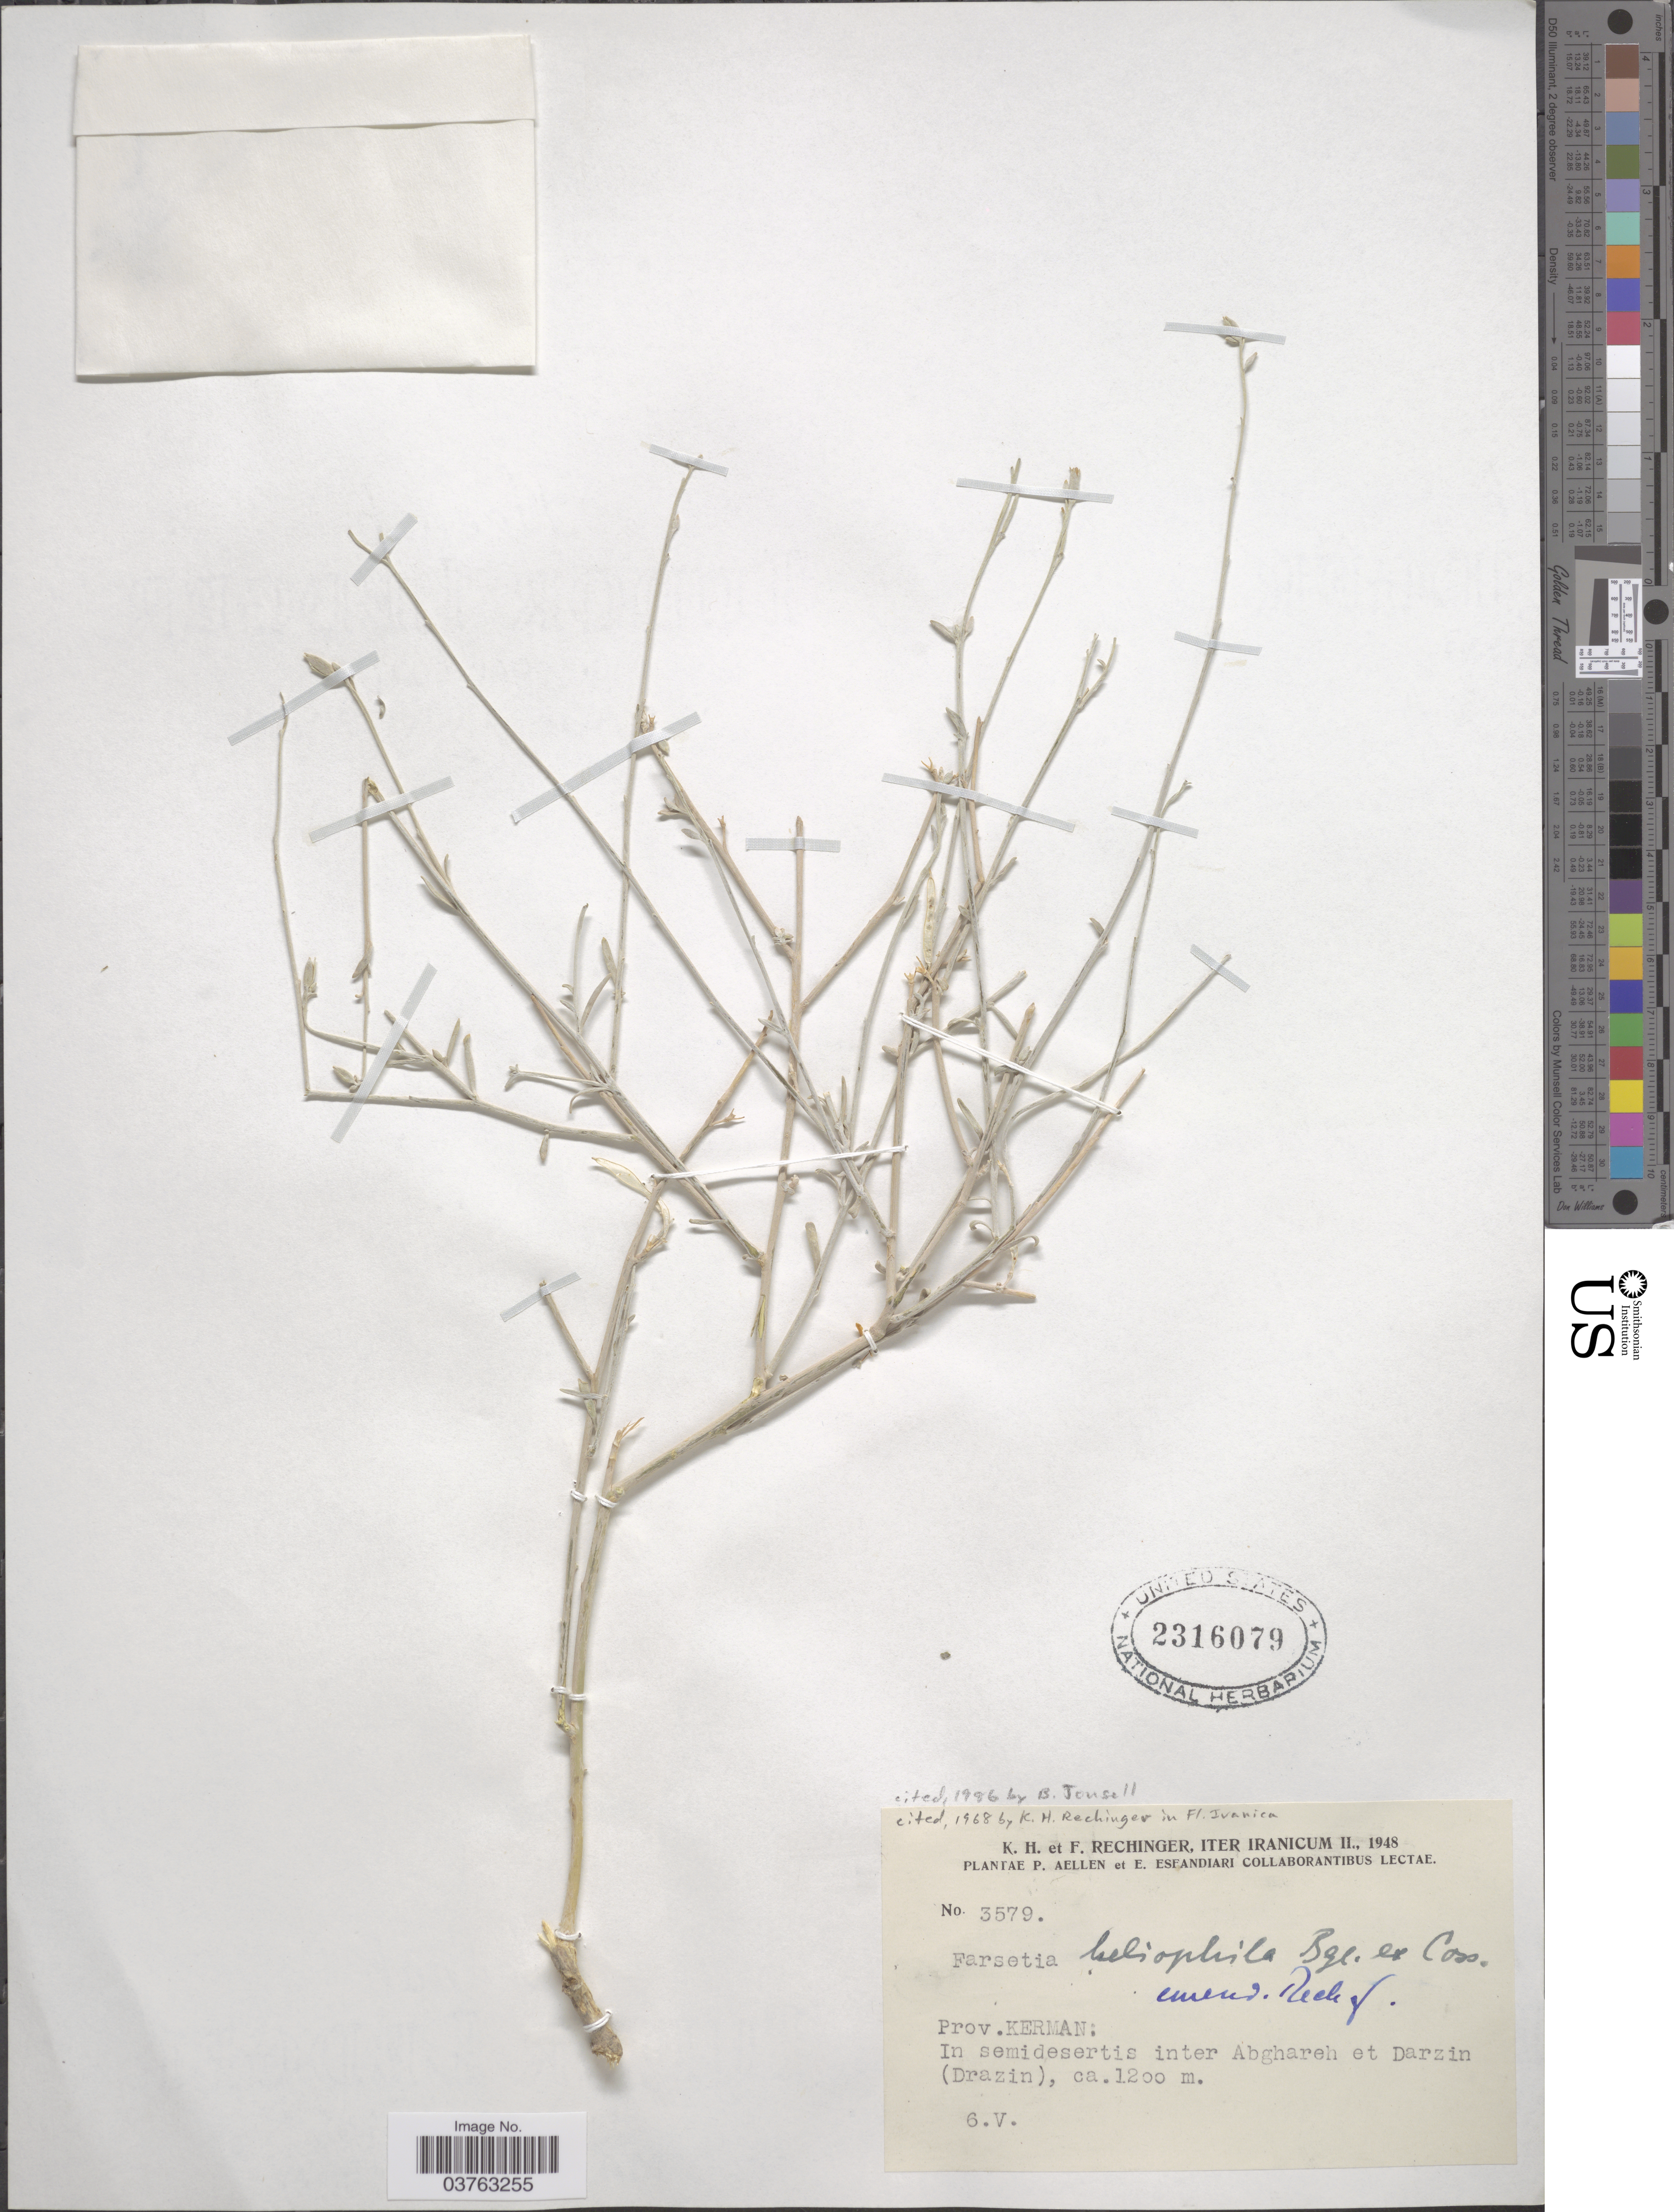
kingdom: Plantae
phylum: Tracheophyta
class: Magnoliopsida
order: Brassicales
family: Brassicaceae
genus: Farsetia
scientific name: Farsetia heliophila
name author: Bunge ex Coss.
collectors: K. H. Rechinger & F. Rechinger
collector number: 3579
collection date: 1948-05-06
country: Iran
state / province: Kerman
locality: Iter Iranicum II. In semidesertis inter Abghareh et Darzin (Drazin).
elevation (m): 1200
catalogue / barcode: US 2316079